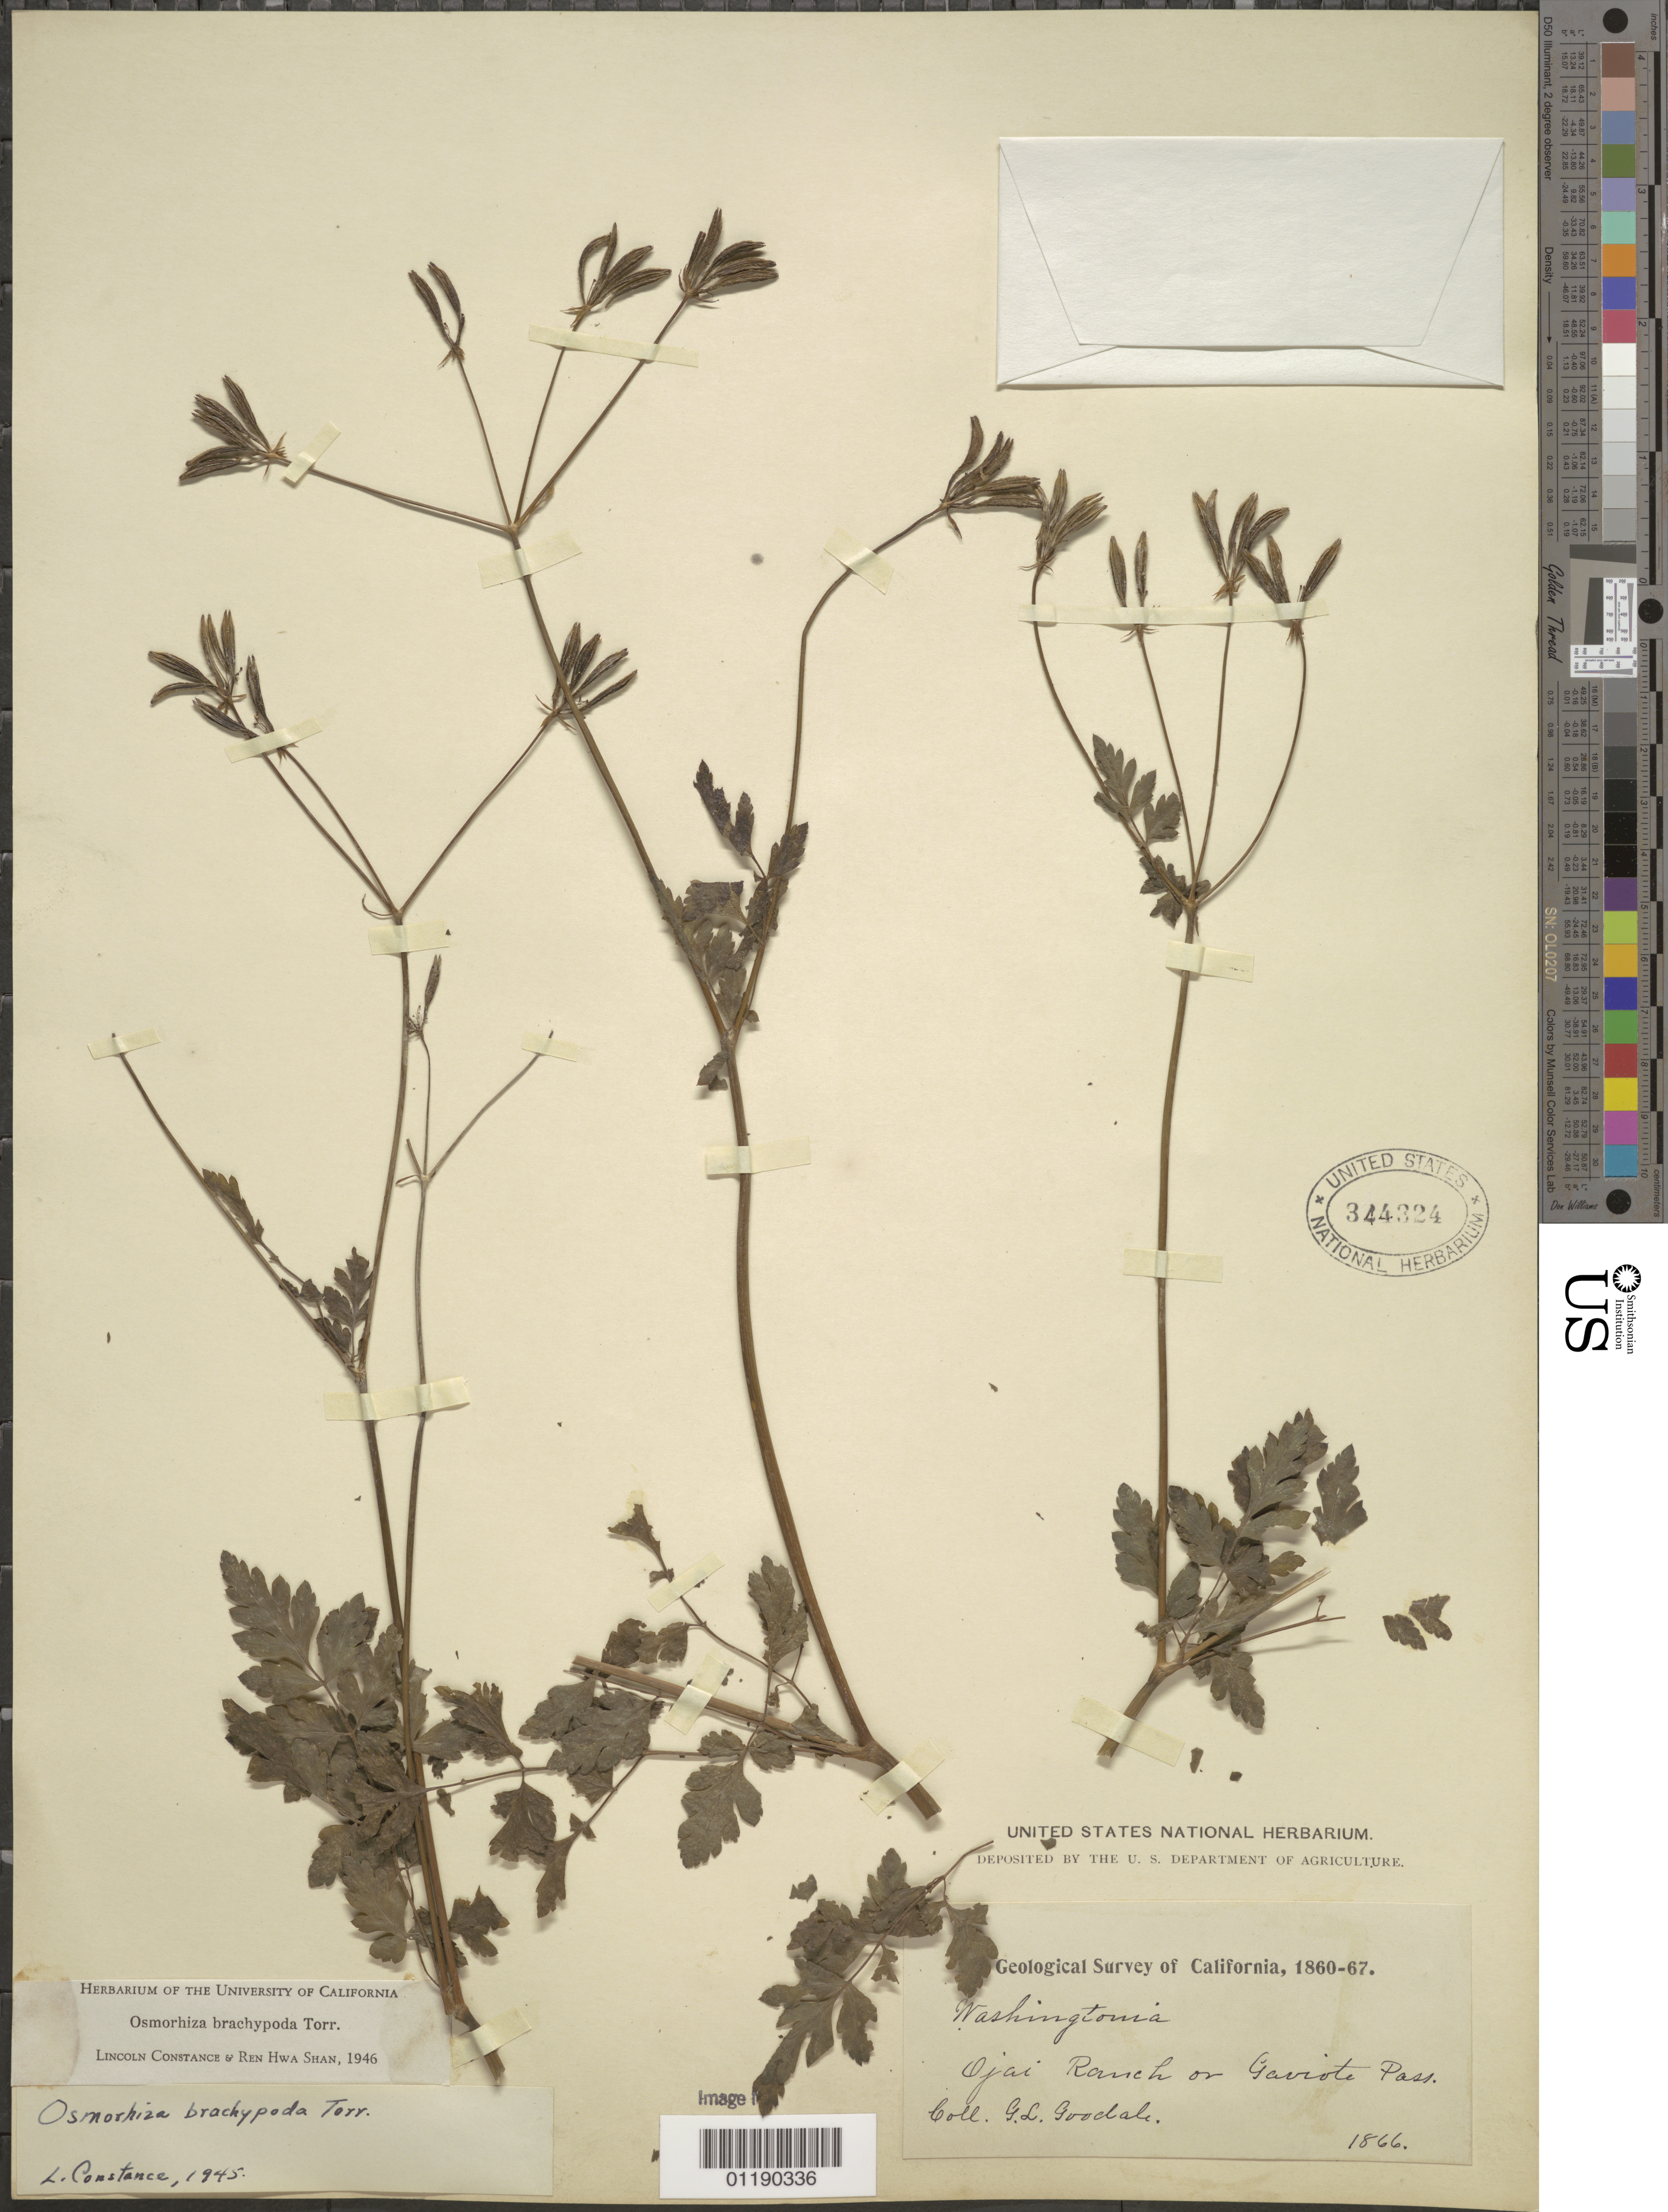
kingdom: Plantae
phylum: Tracheophyta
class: Magnoliopsida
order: Apiales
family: Apiaceae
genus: Osmorhiza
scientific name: Osmorhiza brachypoda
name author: Torr. ex Durand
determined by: Constance, L.; Shan, R. H.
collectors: G. L. Goodale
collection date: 1866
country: United States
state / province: California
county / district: Ventura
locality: Ojai Ranch or Gaviote Pass.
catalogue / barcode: US 344324